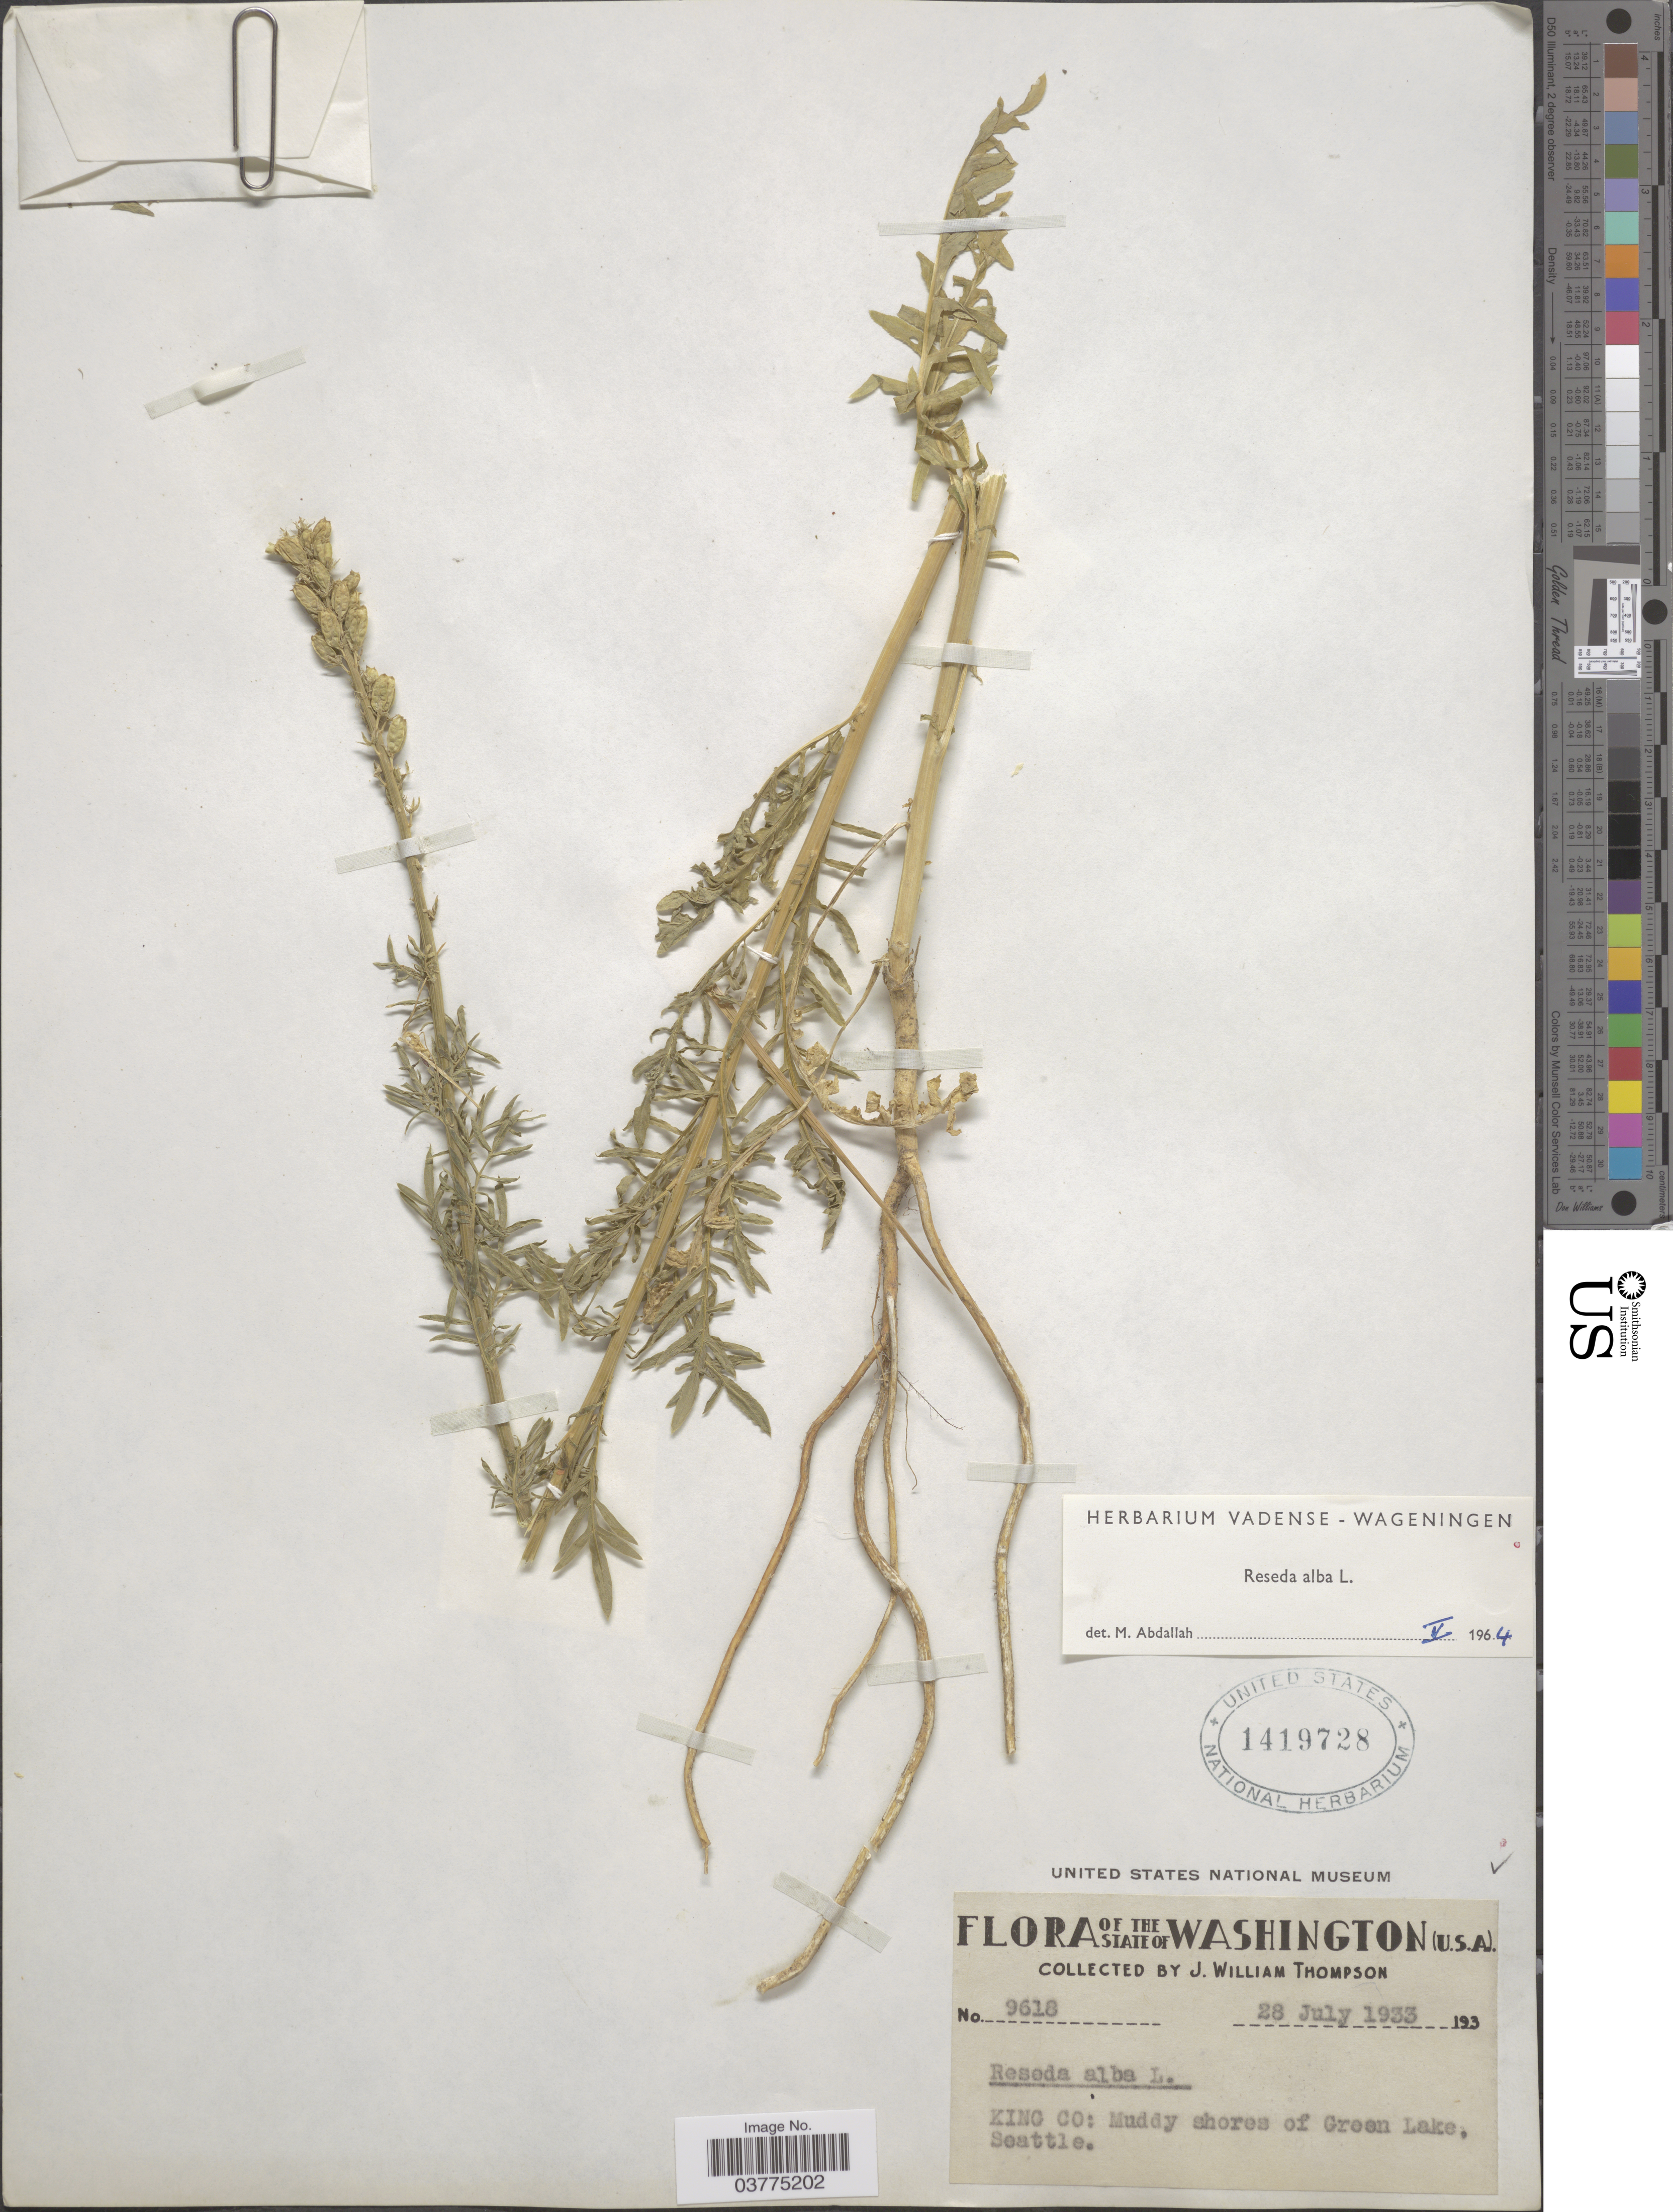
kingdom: Plantae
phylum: Tracheophyta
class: Magnoliopsida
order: Brassicales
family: Resedaceae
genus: Reseda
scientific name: Reseda alba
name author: L.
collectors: J. W. Thompson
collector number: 9618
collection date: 1933-07-28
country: United States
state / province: Washington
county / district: King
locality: King Co: Muddy shores of Green Lake, Seattle.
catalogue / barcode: US 1419728